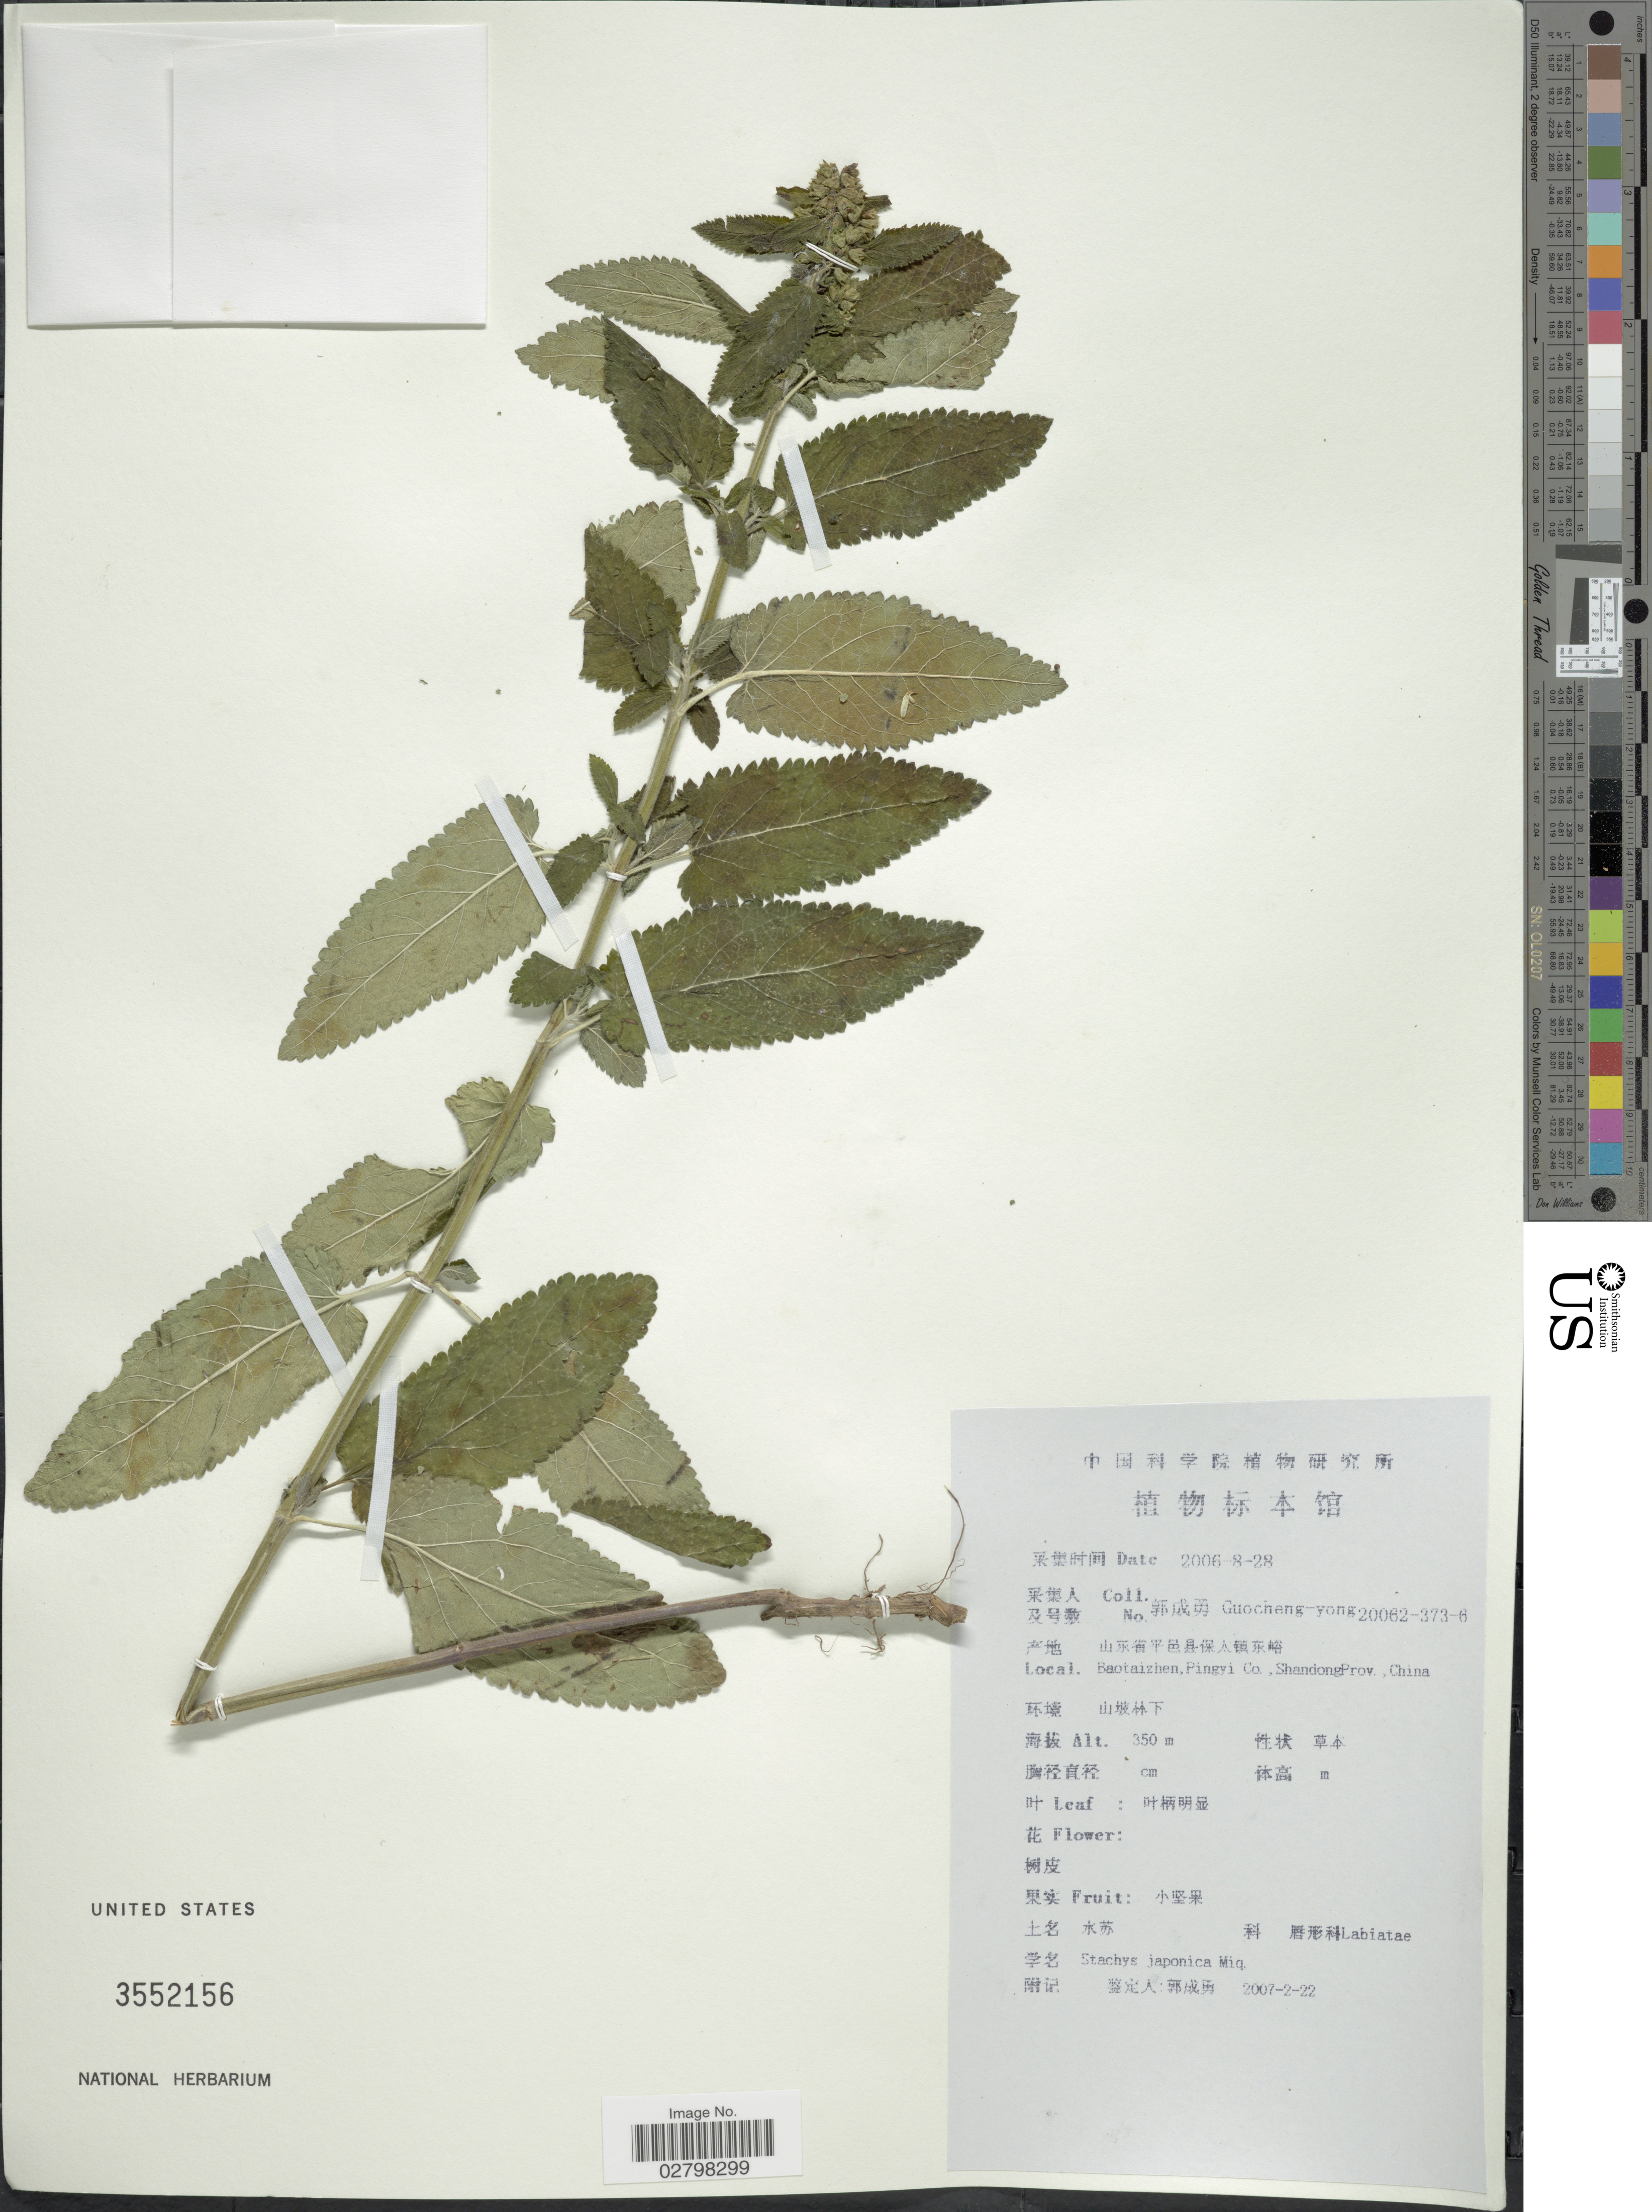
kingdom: Plantae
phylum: Tracheophyta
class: Magnoliopsida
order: Lamiales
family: Lamiaceae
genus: Stachys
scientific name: Stachys japonica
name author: Miq.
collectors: Guo cheng-yong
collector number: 20062-373-6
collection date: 2006-06-28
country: China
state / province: Shandong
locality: Baotaizhen, Pingyi Co.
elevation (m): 350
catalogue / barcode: US 3552156